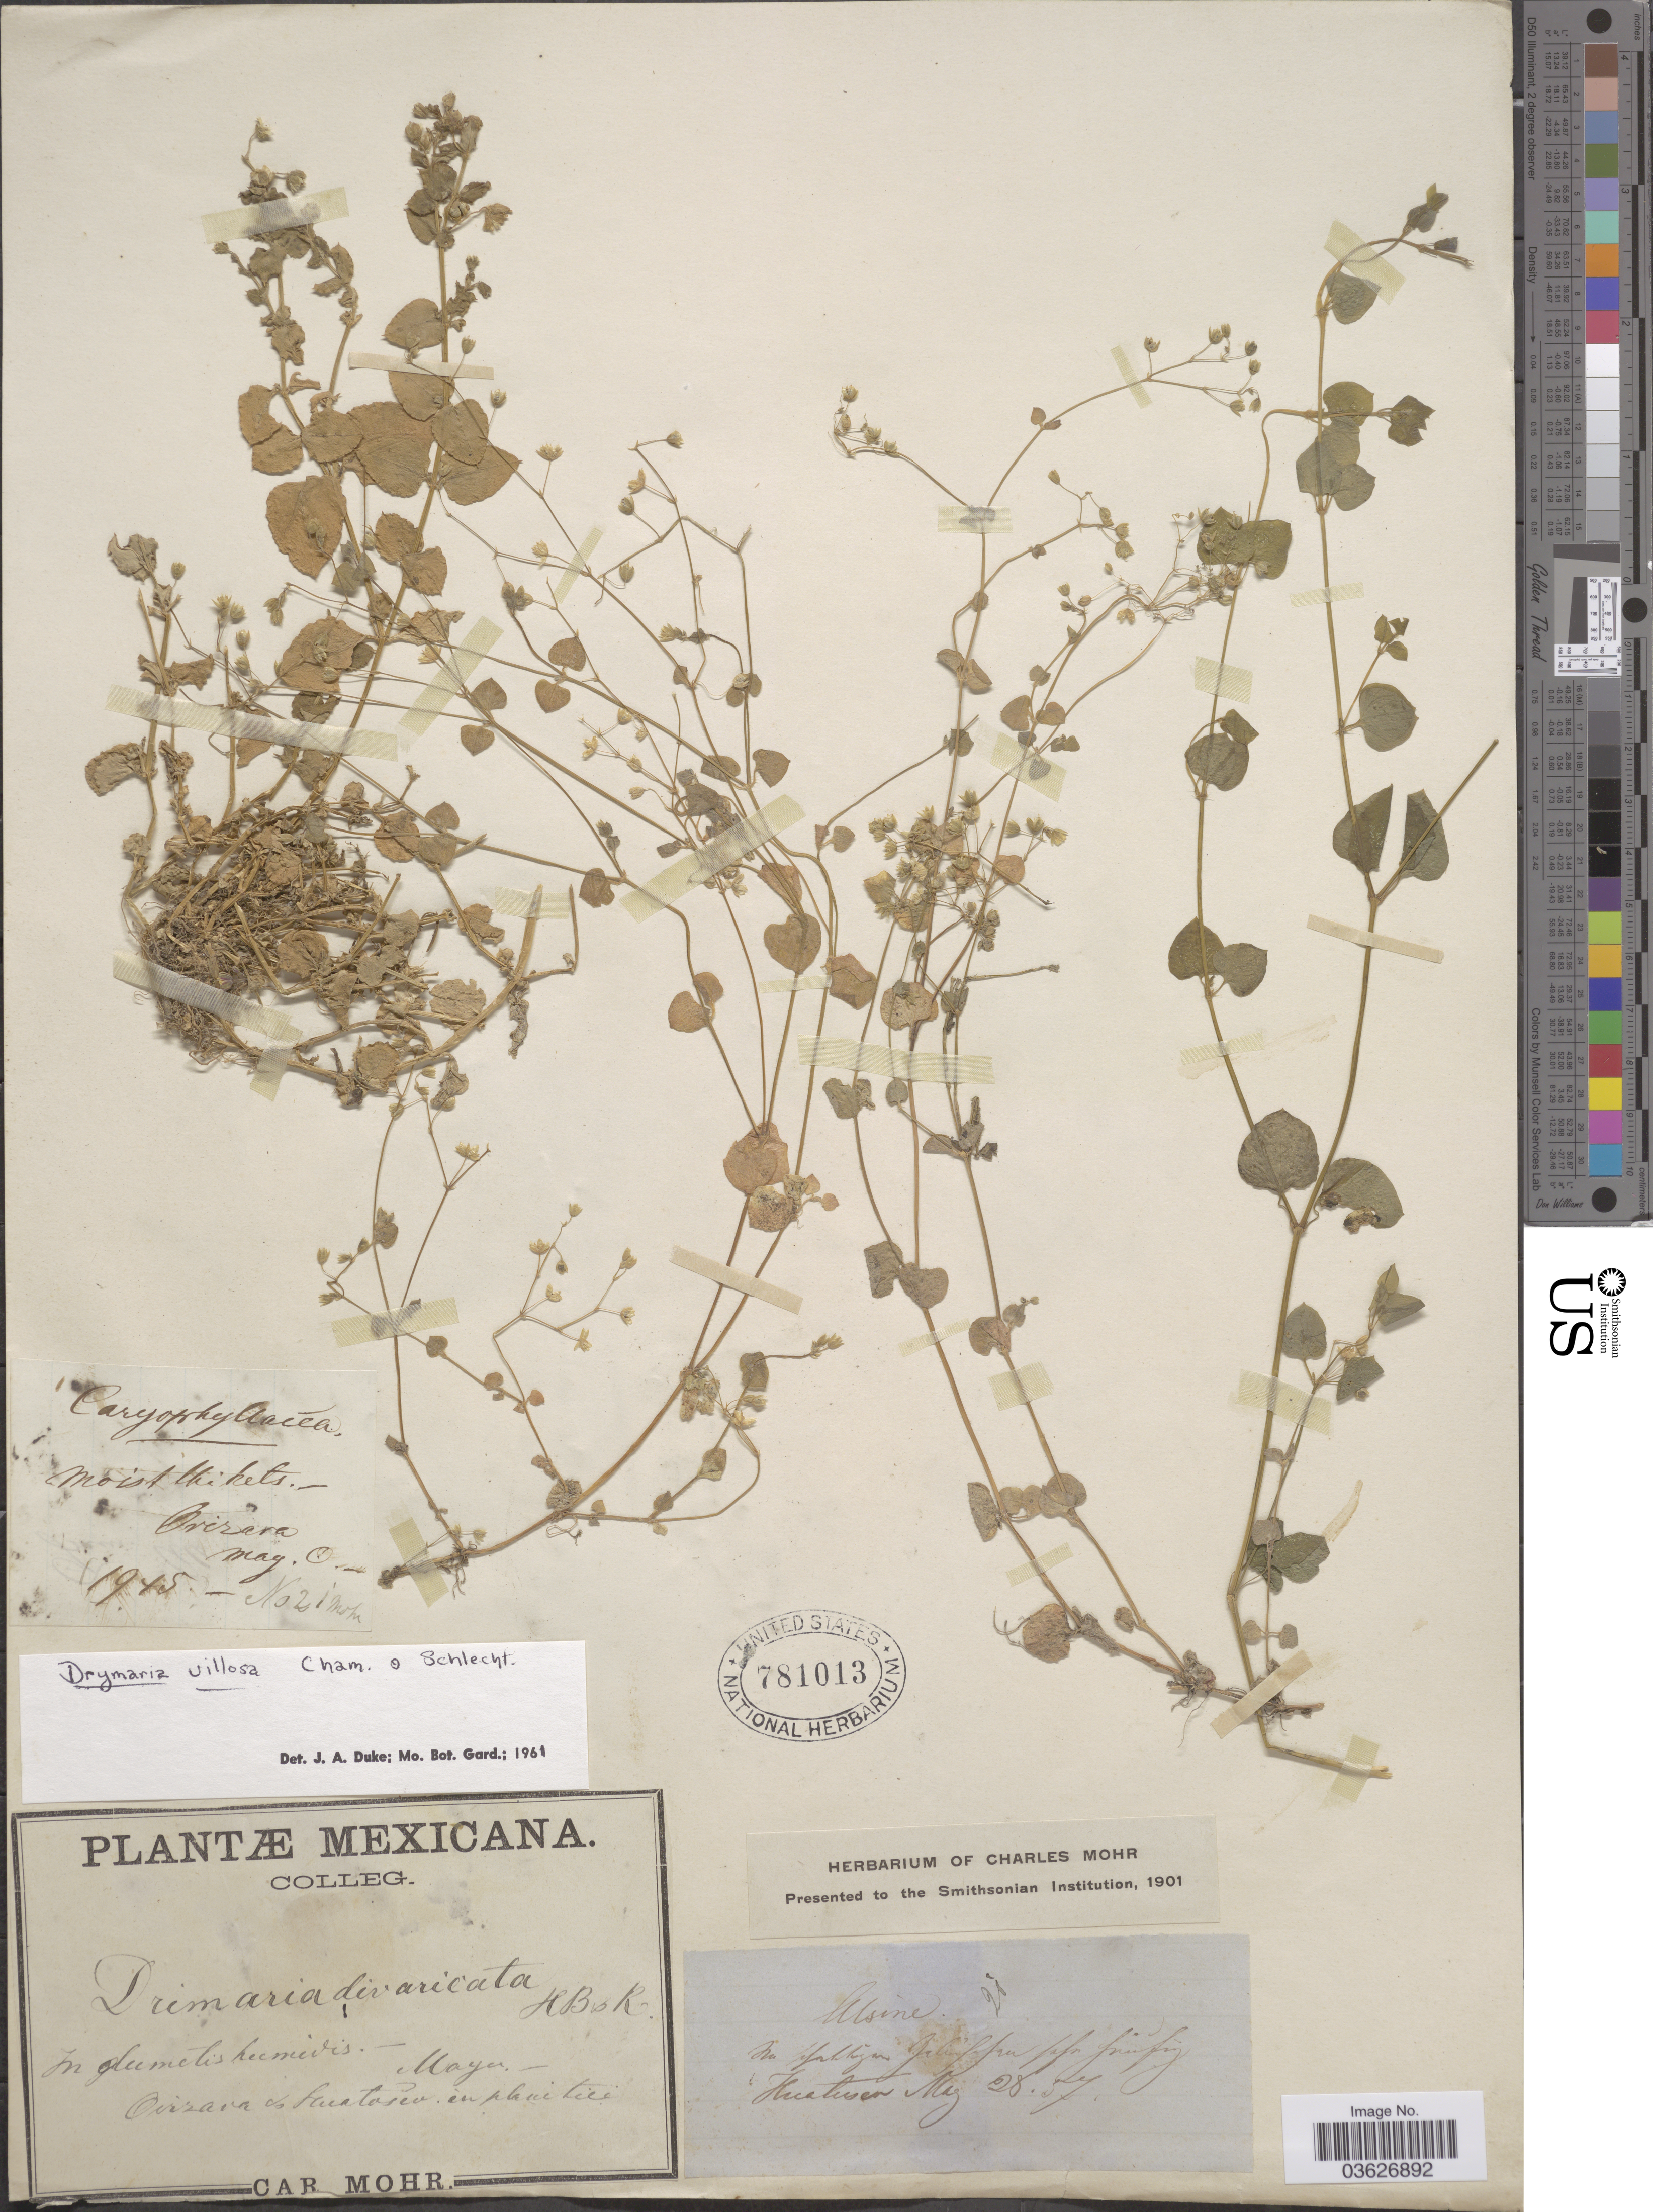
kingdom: Plantae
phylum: Tracheophyta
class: Magnoliopsida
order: Caryophyllales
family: Caryophyllaceae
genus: Drymaria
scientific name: Drymaria villosa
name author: Cham. & Schltdl.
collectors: Mohr, C. T. (herbarium)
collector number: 21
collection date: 1945-05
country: Mexico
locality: Orizava.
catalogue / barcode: US 781013